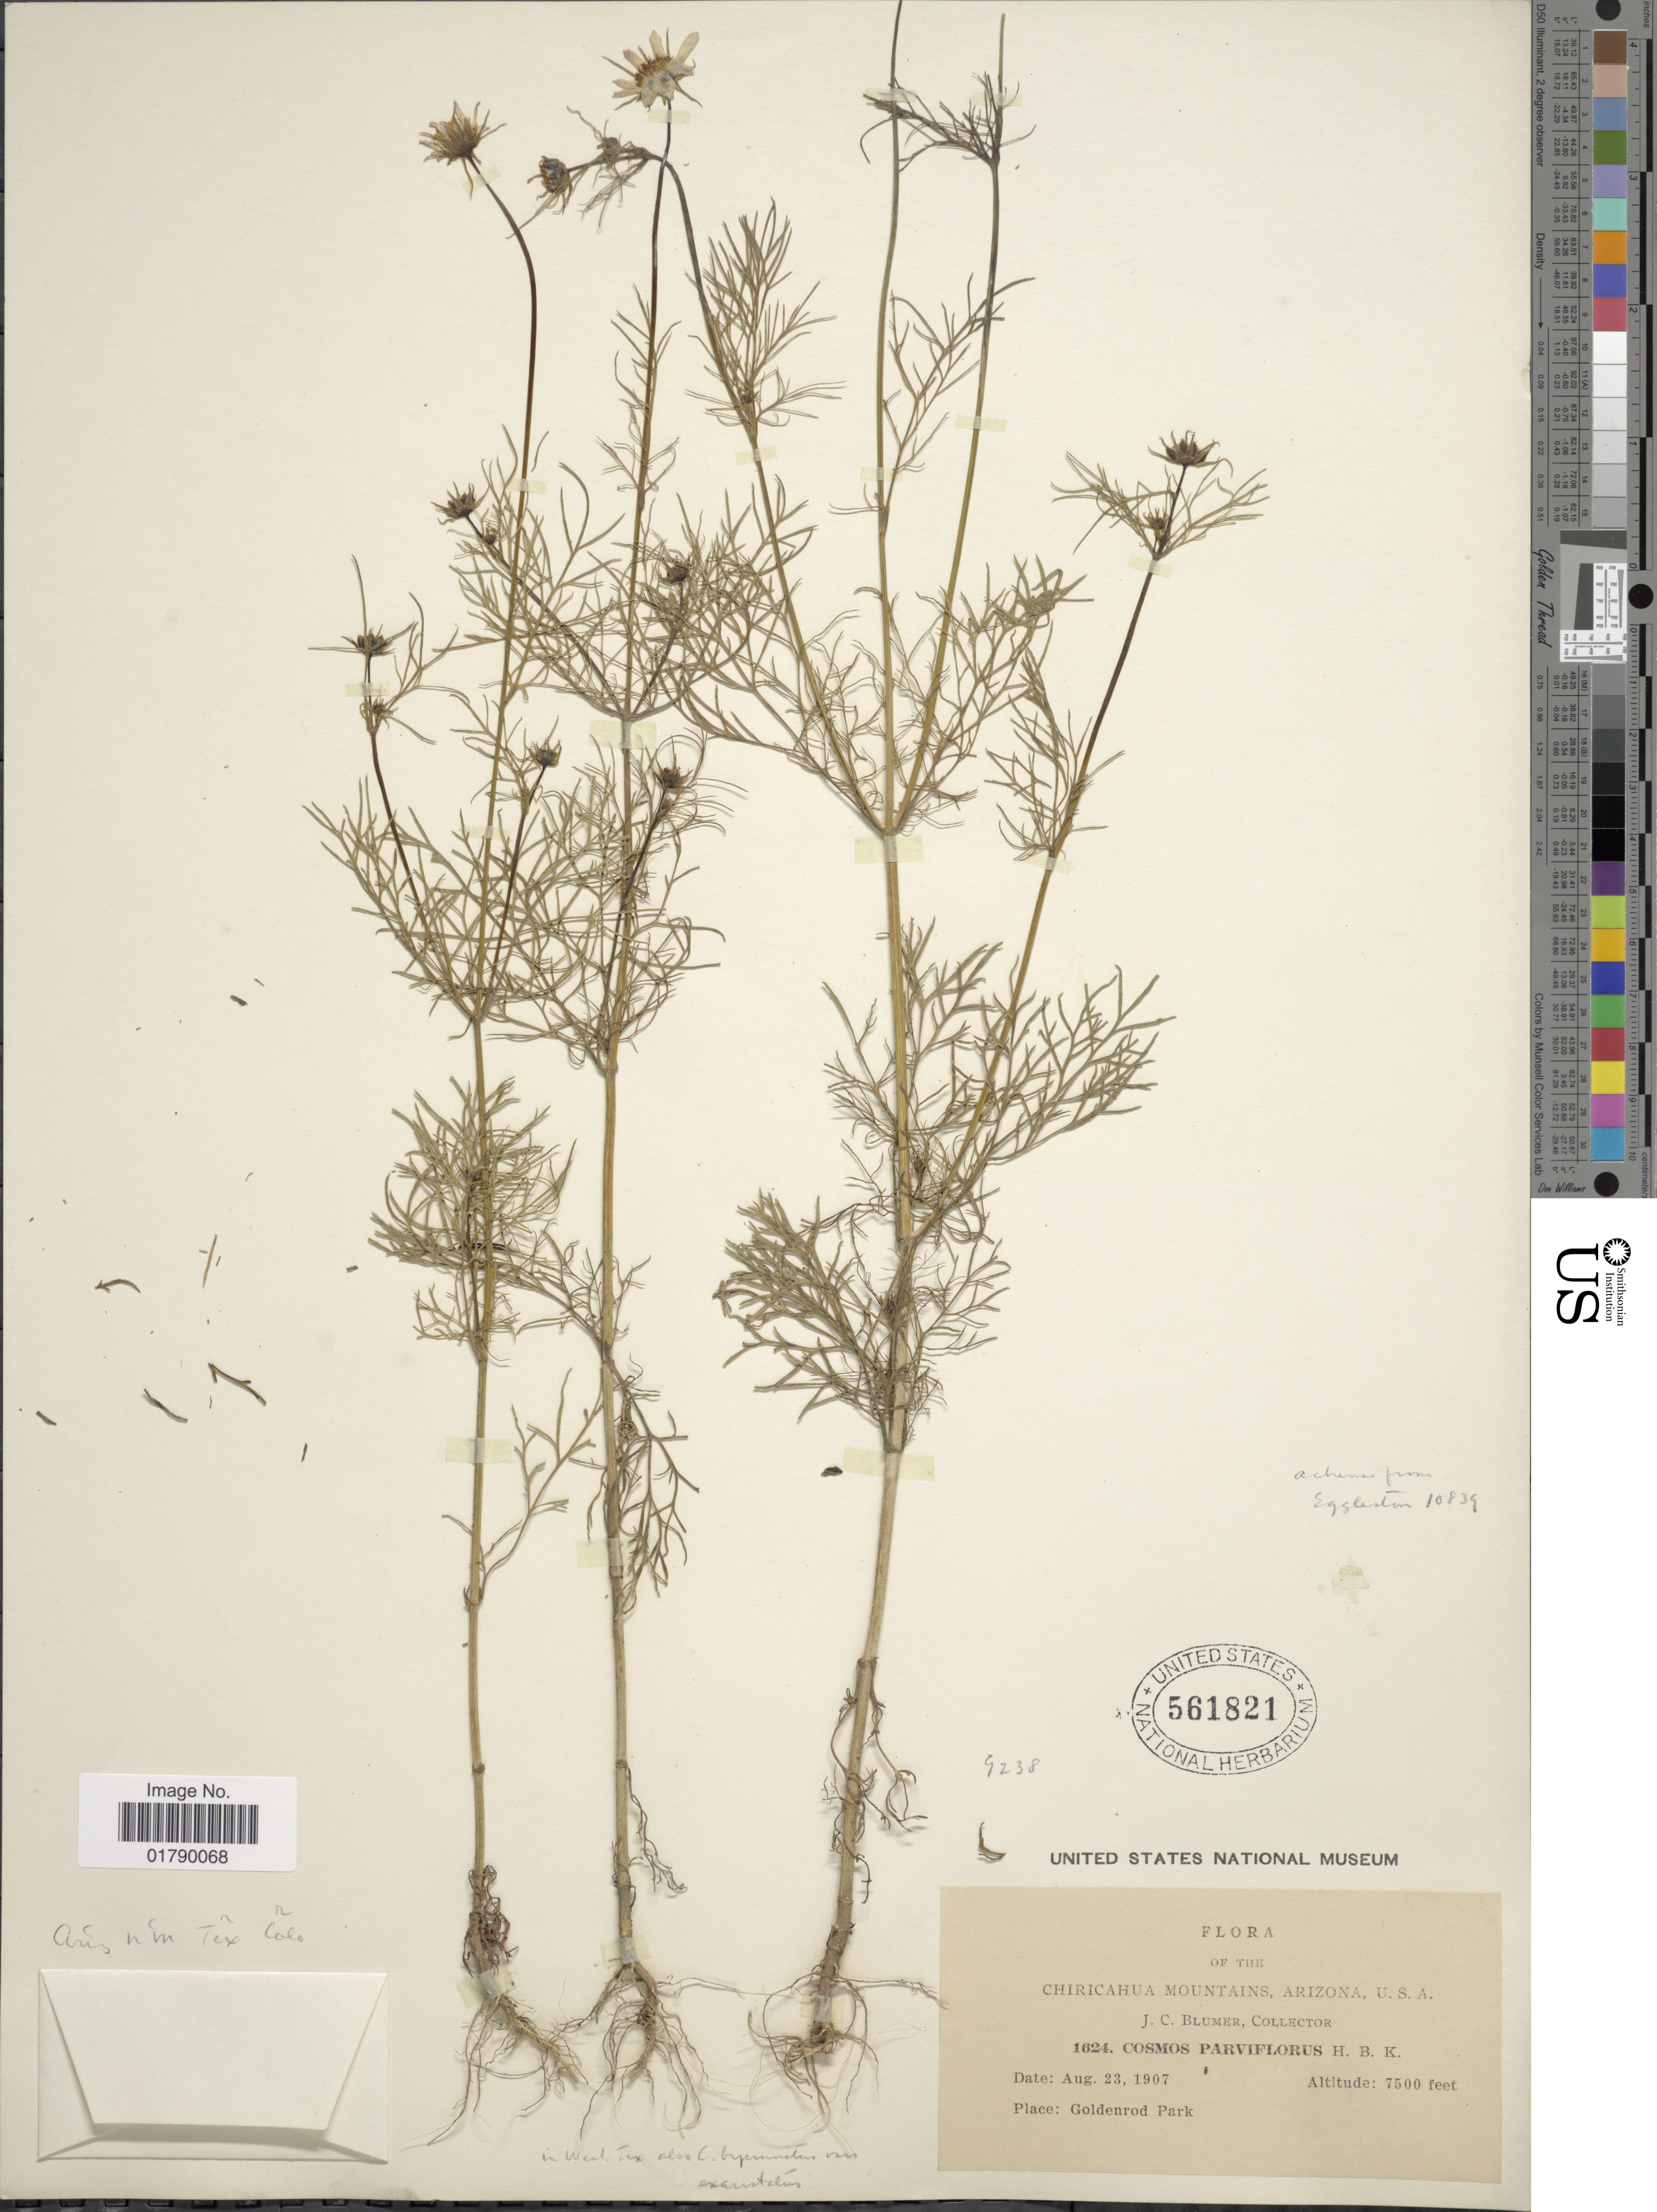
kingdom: Plantae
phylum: Tracheophyta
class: Magnoliopsida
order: Asterales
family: Asteraceae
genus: Cosmos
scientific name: Cosmos parviflorus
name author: (Jacq.) Pers.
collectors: J. C. Blumer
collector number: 1624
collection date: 1907-08-23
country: United States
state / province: Arizona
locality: Chiricahua Mountains, Goldenrod Park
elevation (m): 2286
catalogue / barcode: US 561821